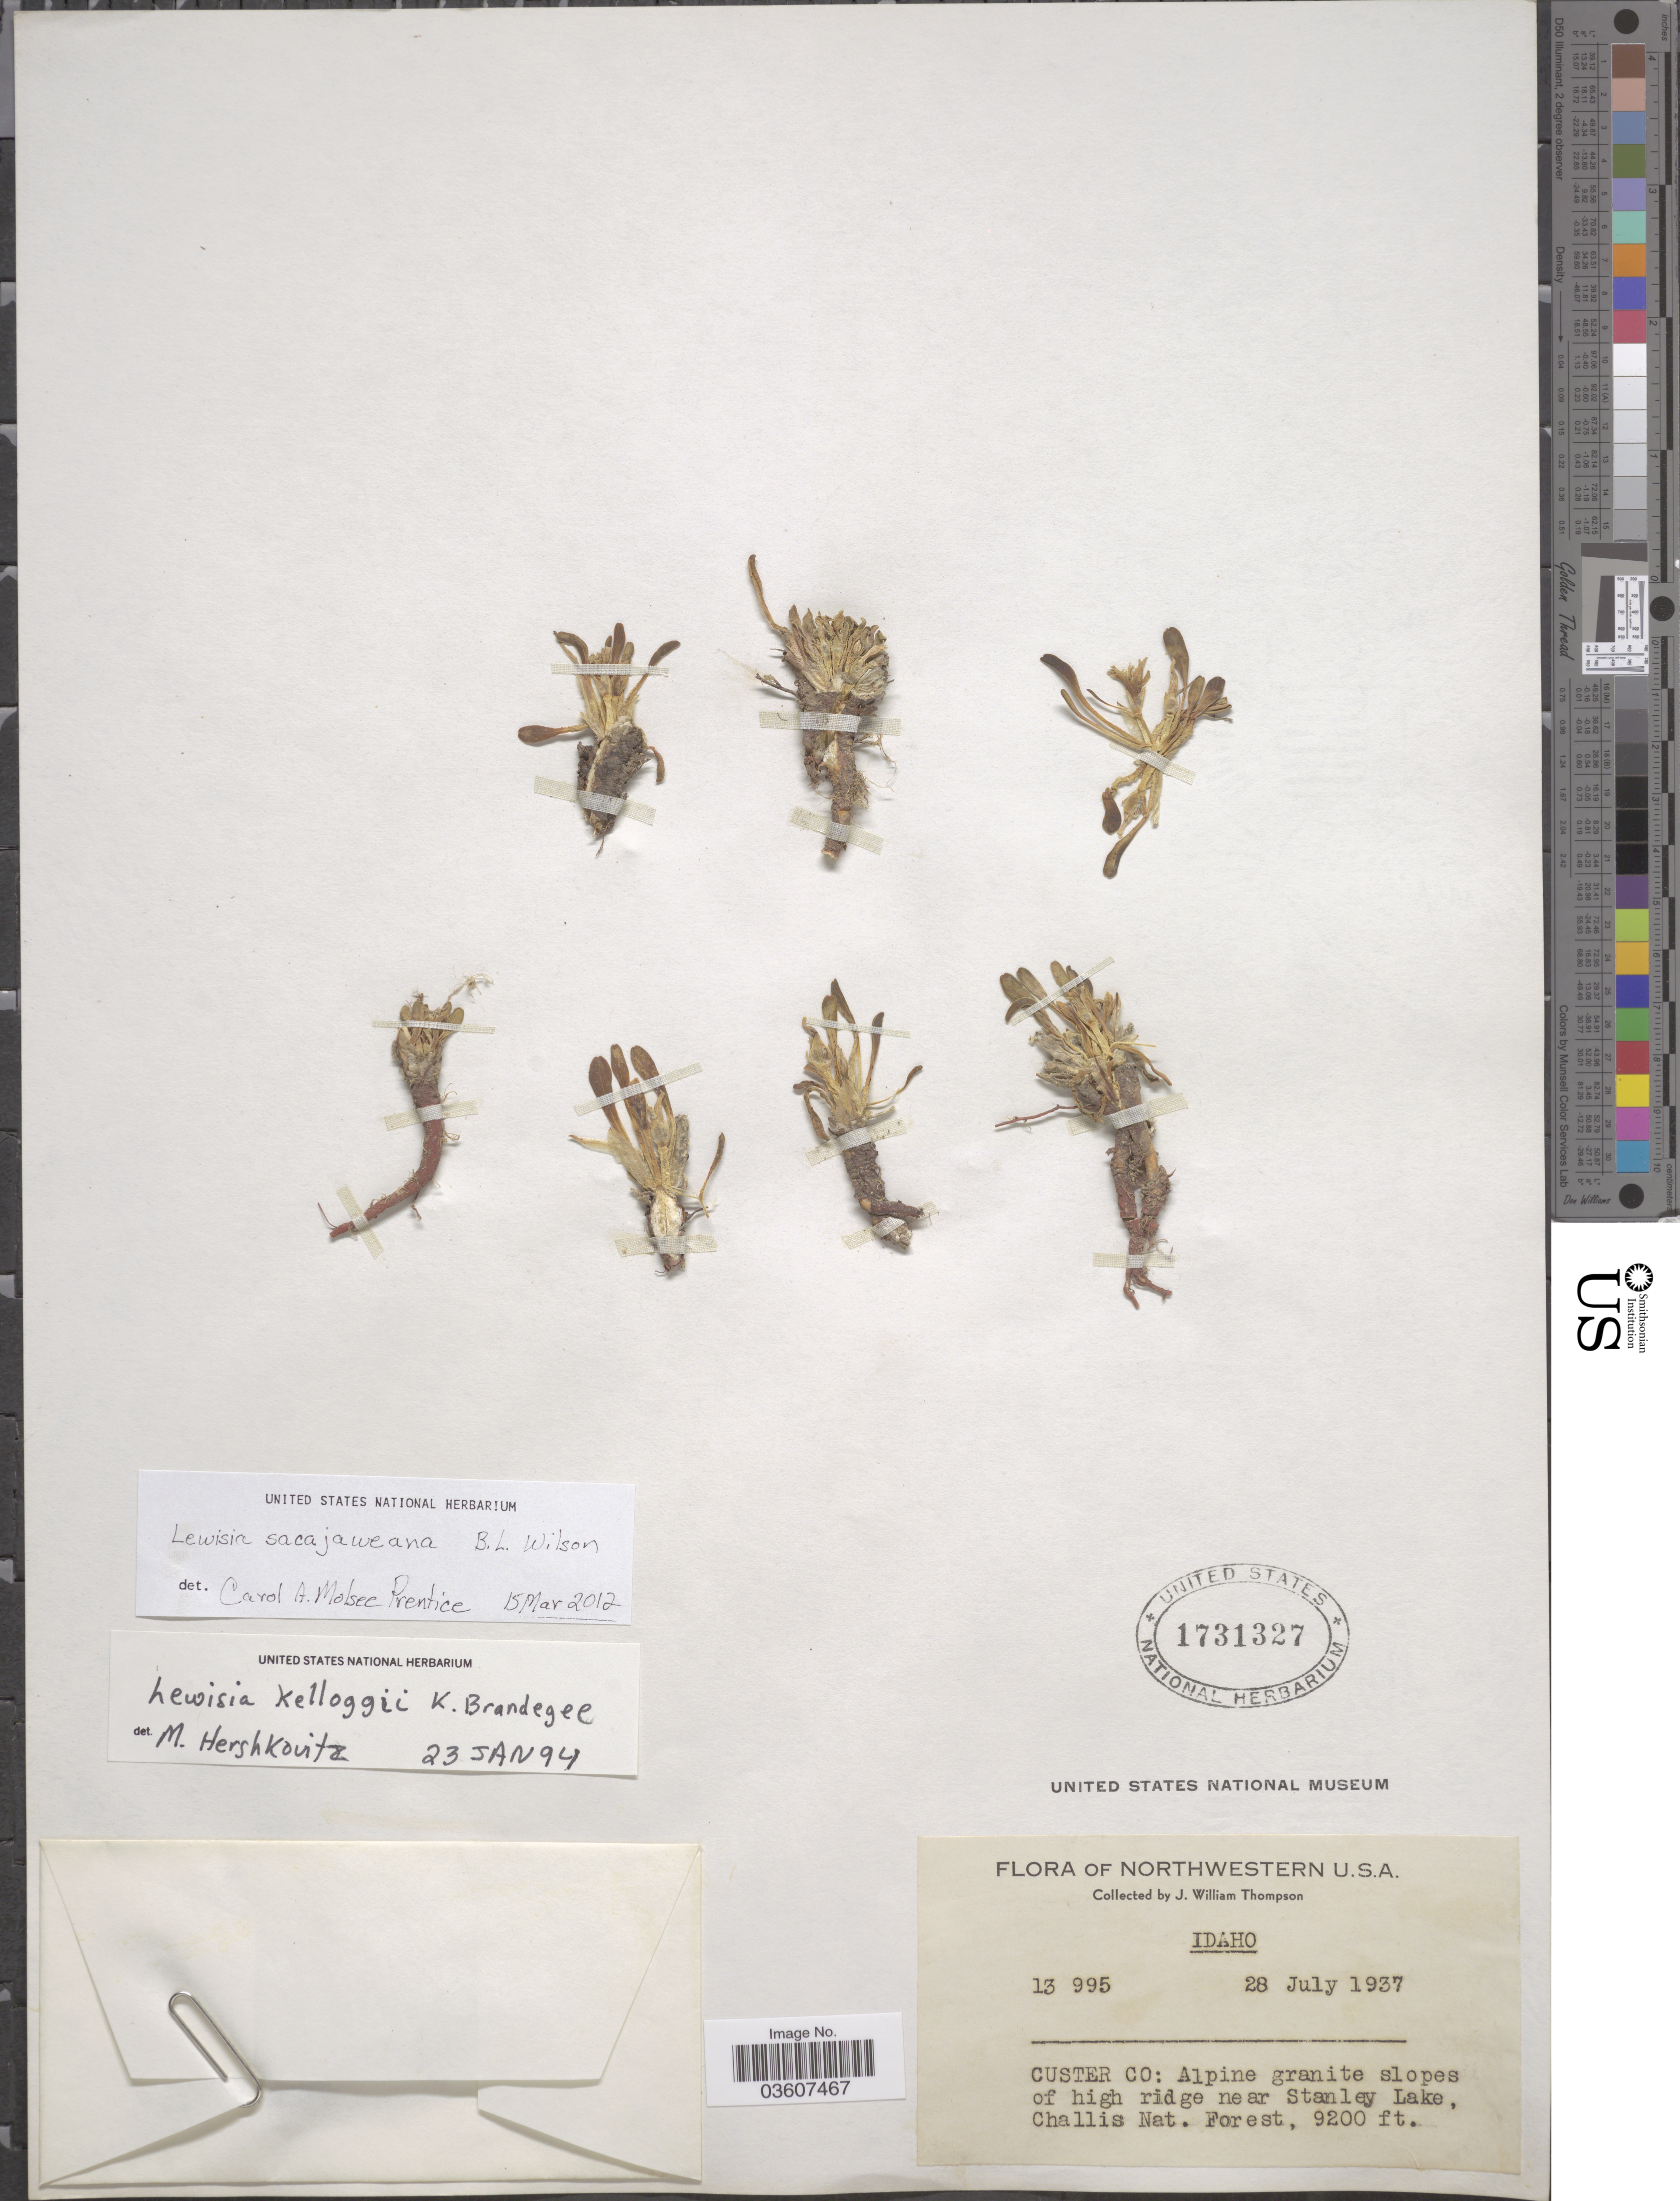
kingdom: Plantae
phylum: Tracheophyta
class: Magnoliopsida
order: Caryophyllales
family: Montiaceae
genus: Lewisia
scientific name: Lewisia sacajaweana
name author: B.L. Wilson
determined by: Prentice, Carol A.M.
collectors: J. W. Thompson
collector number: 13995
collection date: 1937-07-28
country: United States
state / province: Idaho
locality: Custer Co: Alpine granite slopes of high ridge near Stanley Lake, Challis Nat. Forest.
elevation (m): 2804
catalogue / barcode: US 1731327